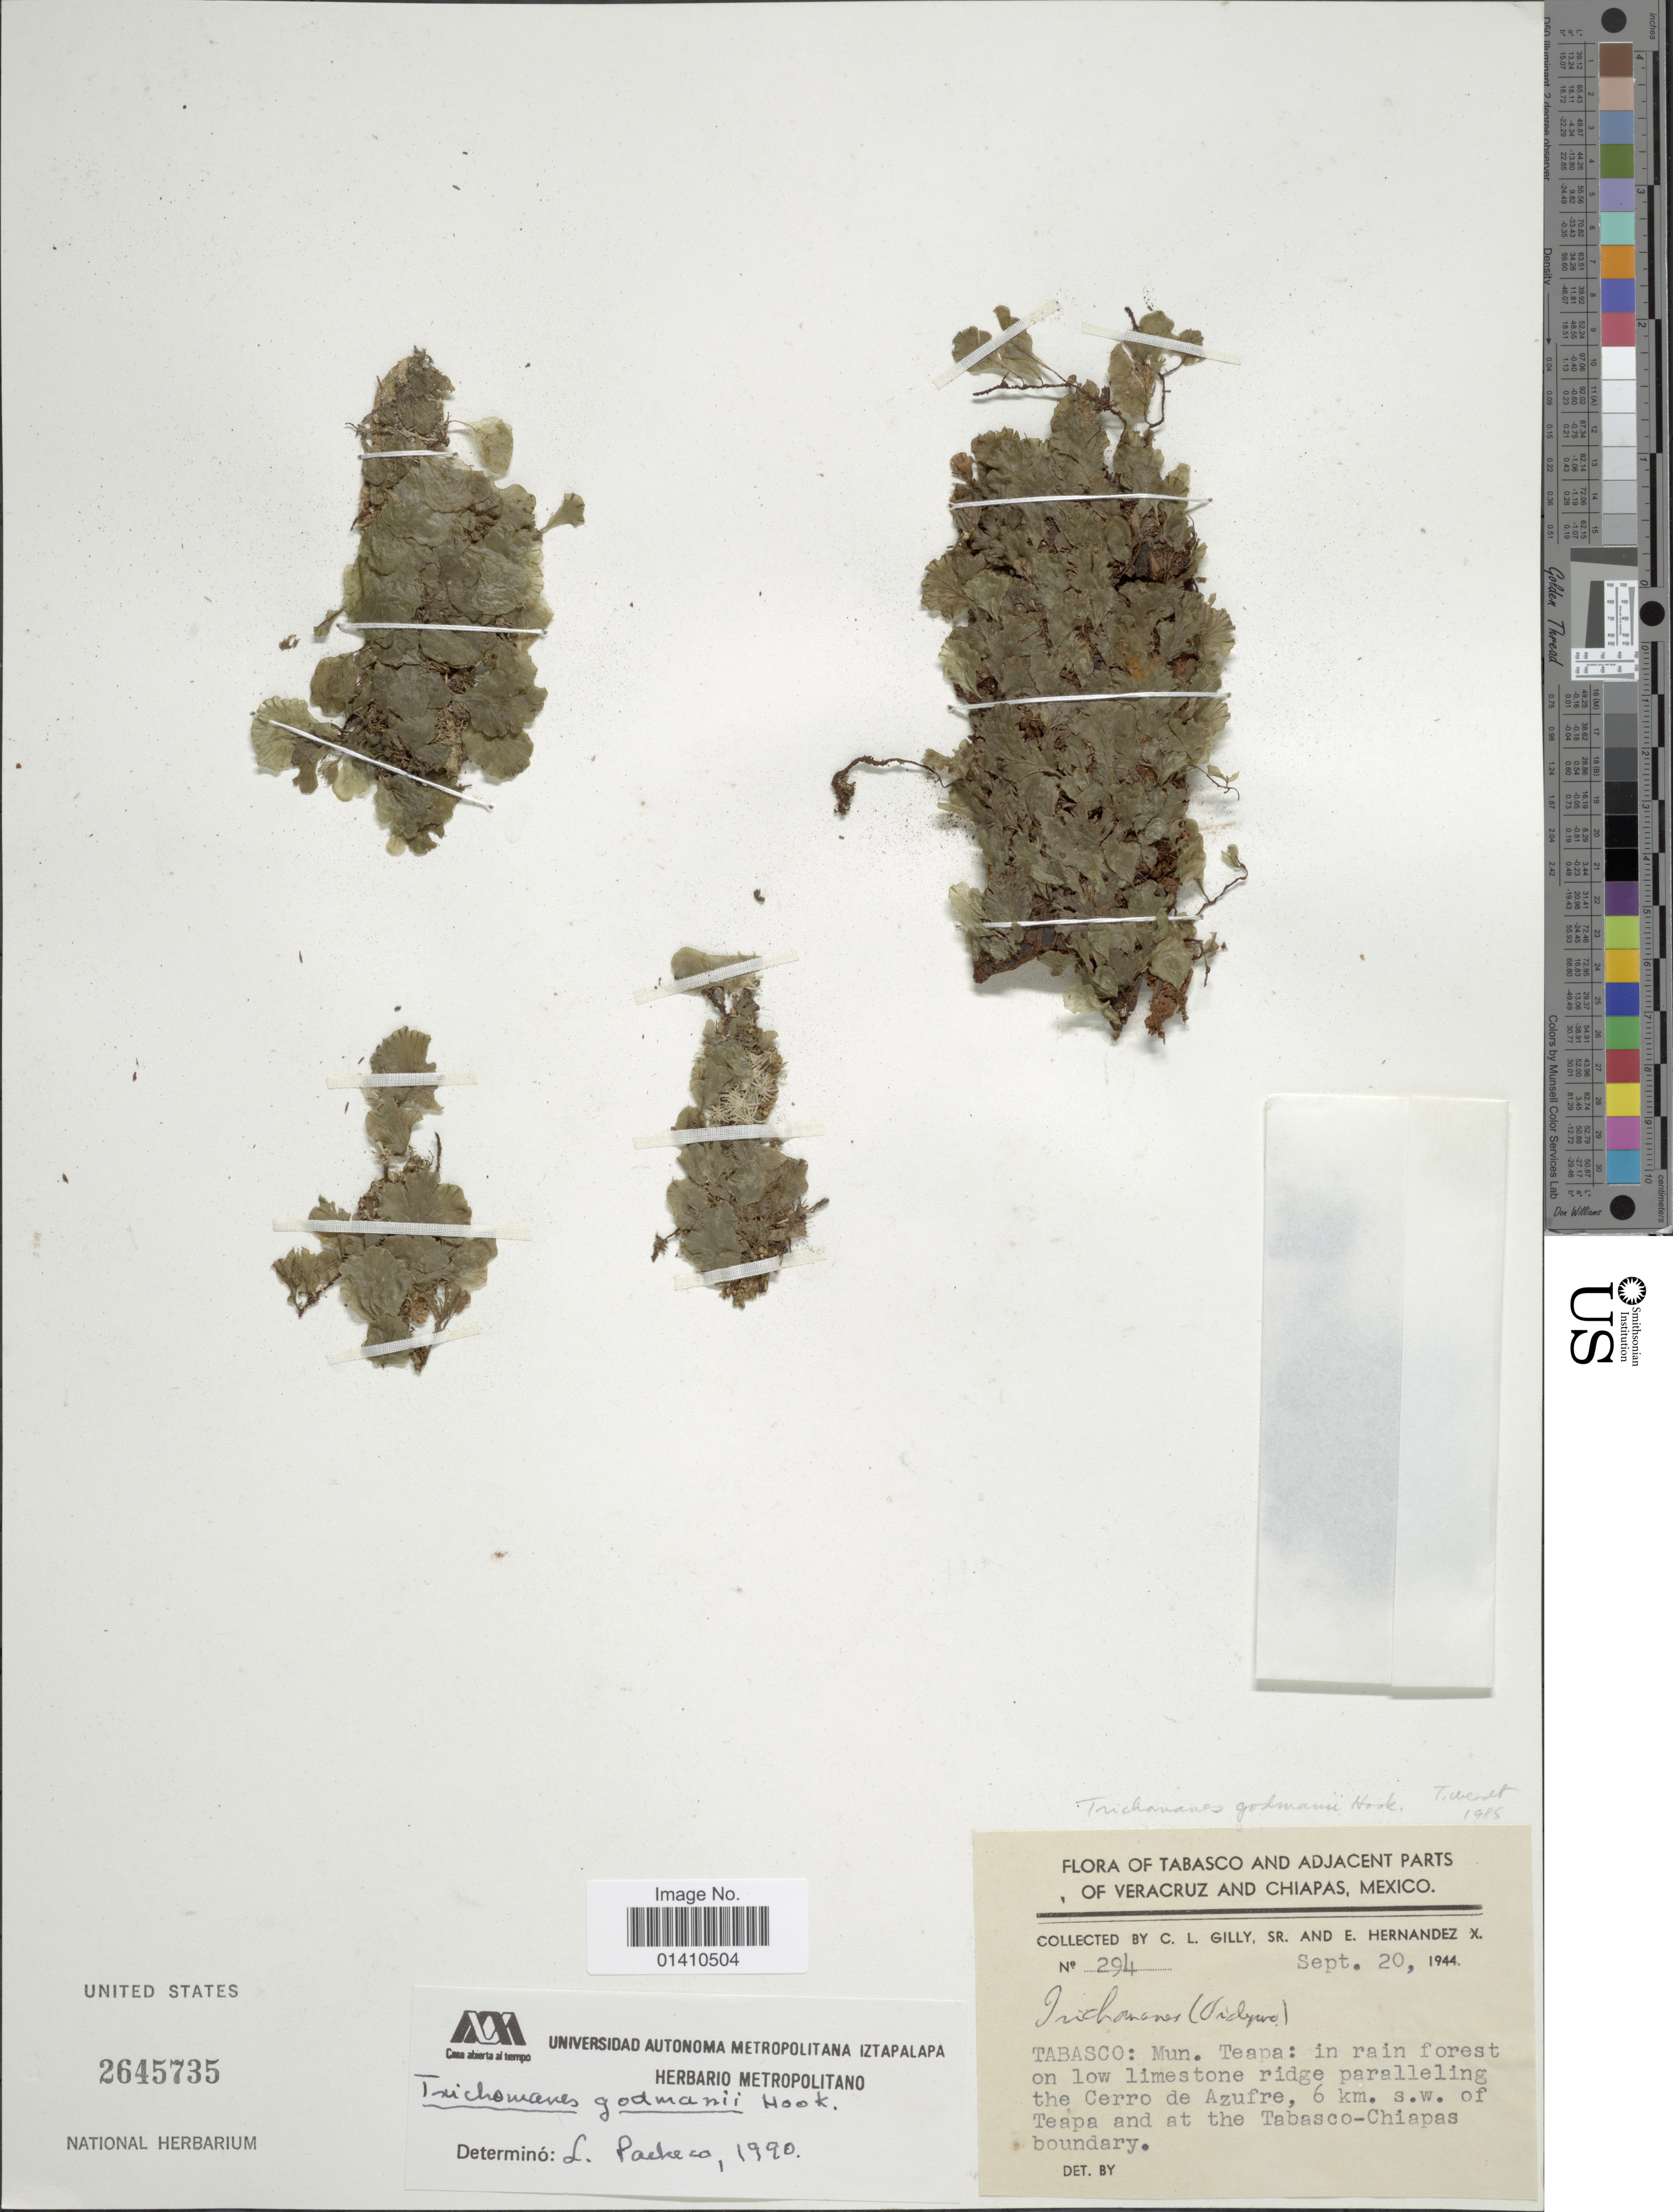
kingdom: Plantae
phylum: Tracheophyta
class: Polypodiopsida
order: Hymenophyllales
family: Hymenophyllaceae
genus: Didymoglossum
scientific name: Didymoglossum godmanii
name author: (Hook. ex Baker) Ebihara & Dubuisson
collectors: C. Gilly & E. Hernandez X.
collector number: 294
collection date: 1944-09-20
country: Mexico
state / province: Tabasco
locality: Mun. Teapa: in rain forest on low limestone ridge paralleling the Cerro de Azufre, 6 km s.w. of Teapa and at the Tabasco-Chiapas boundary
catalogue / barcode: US 2645735